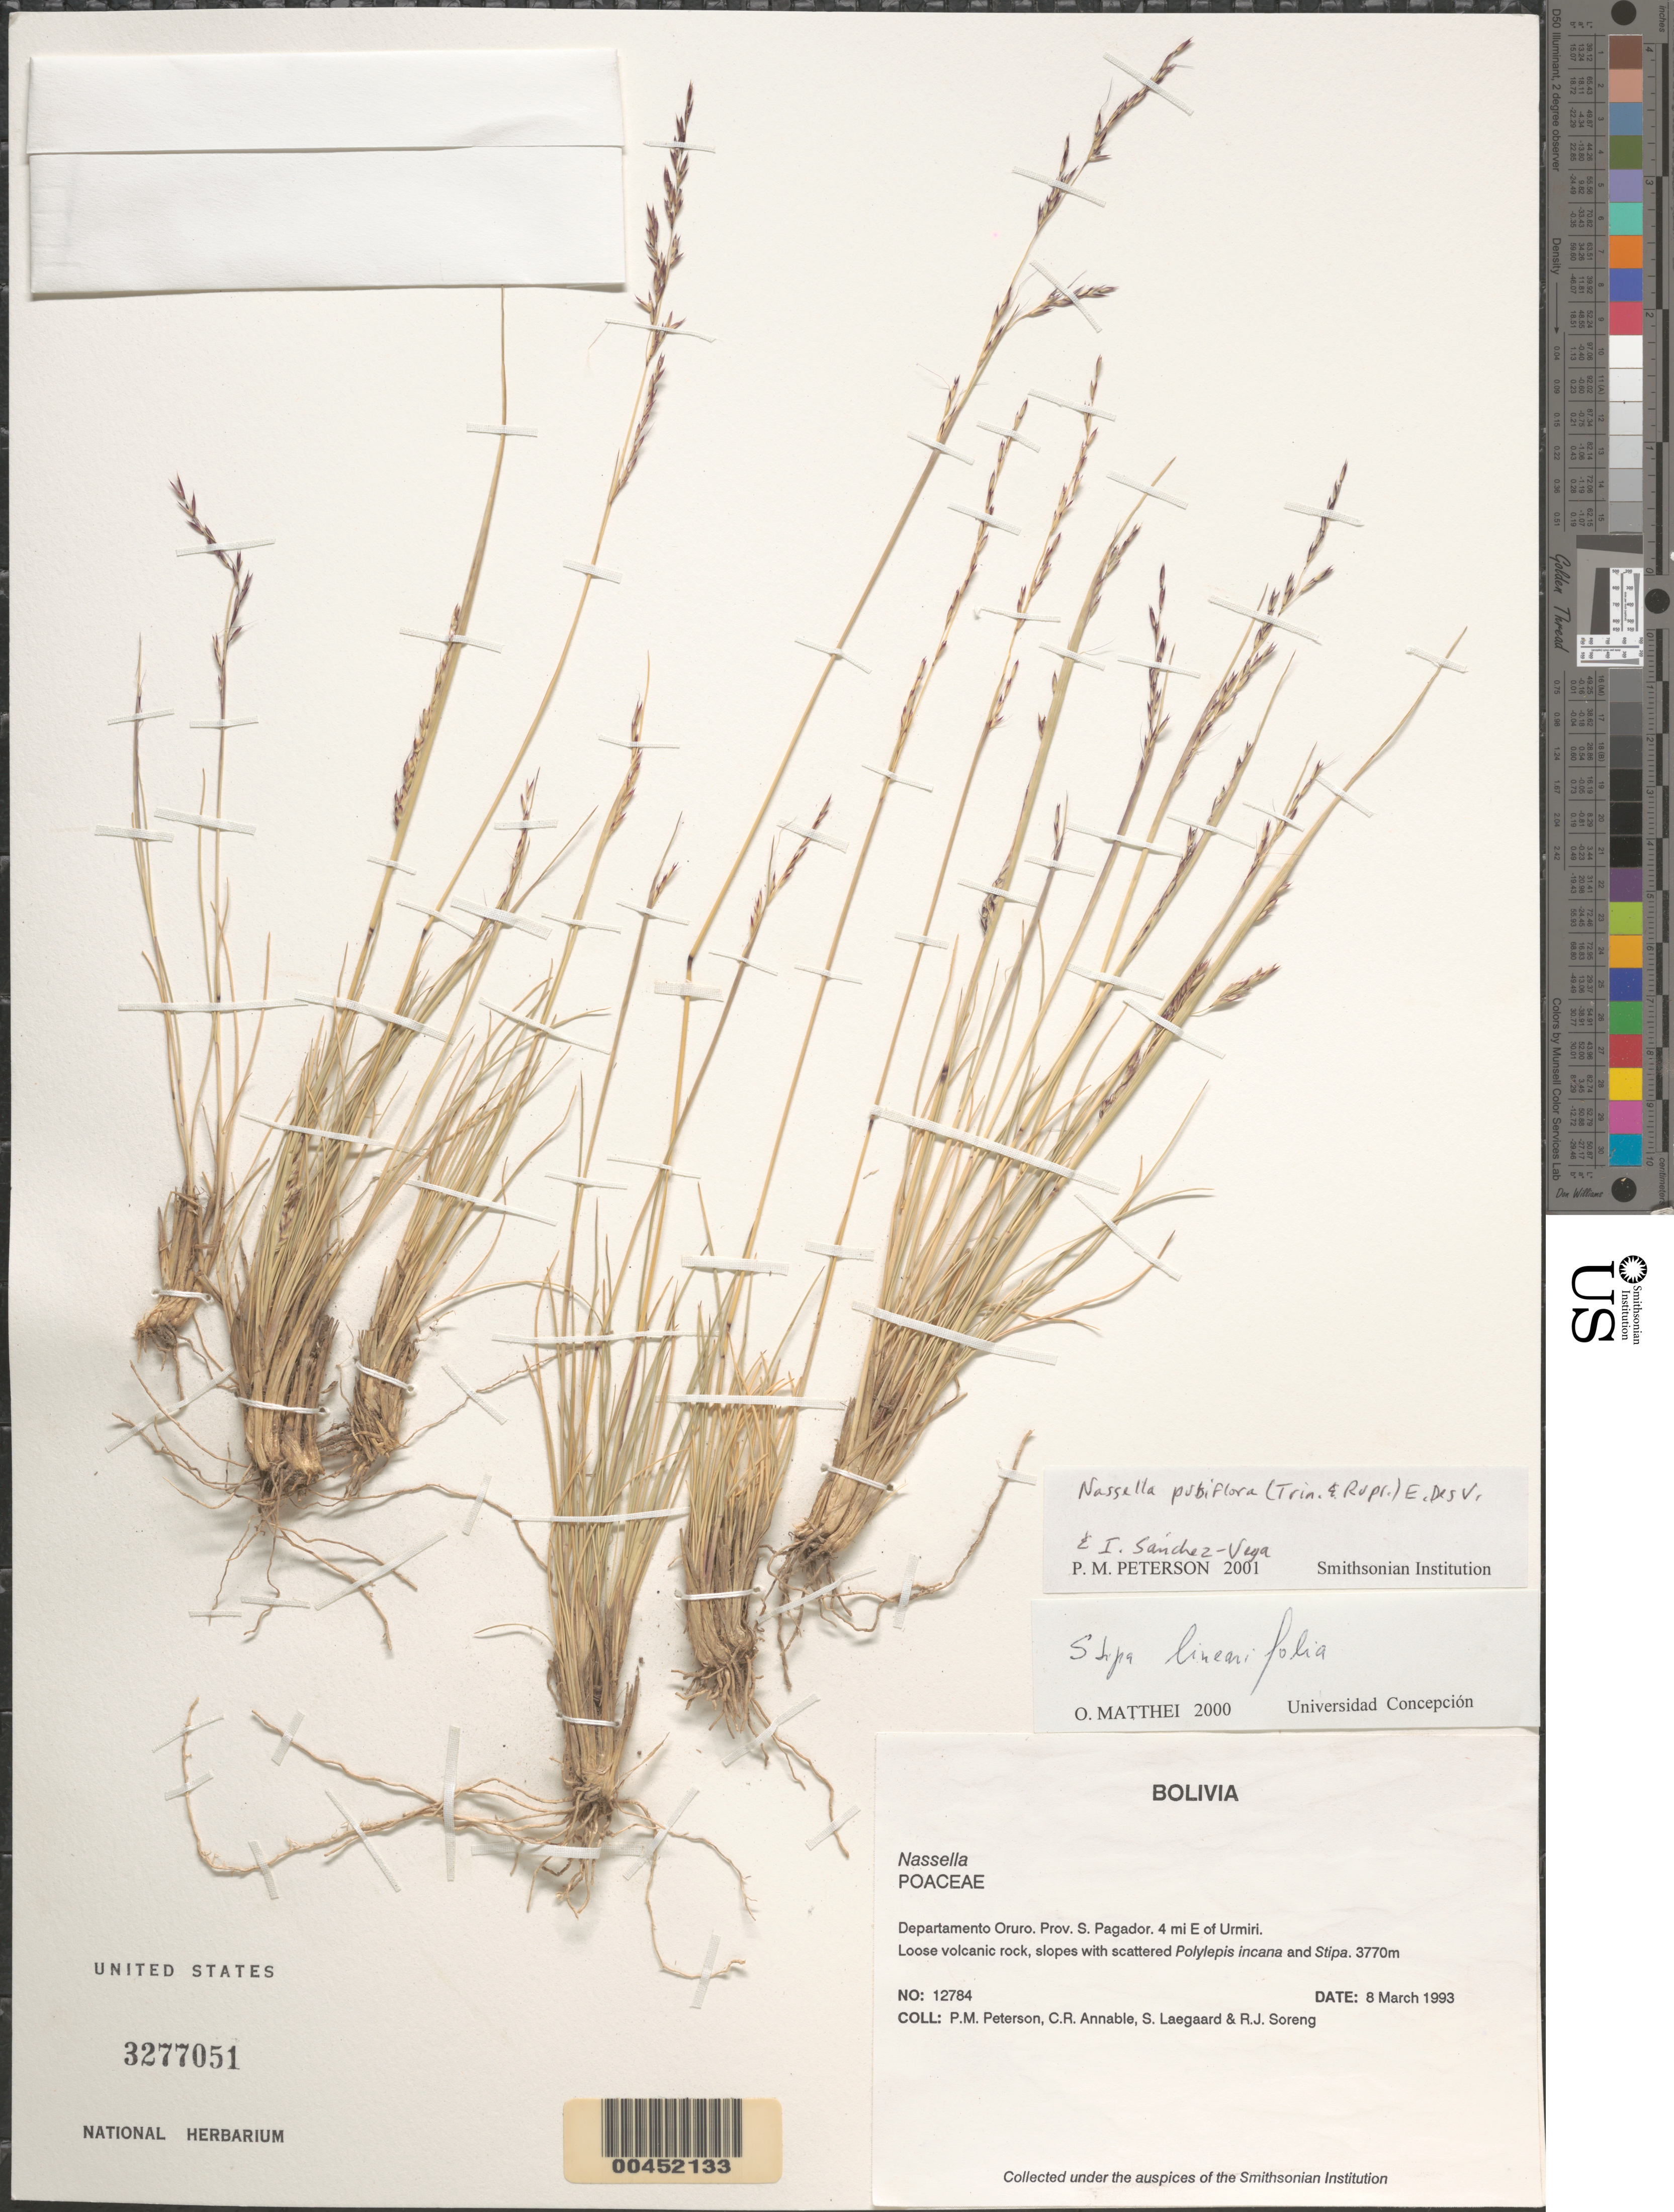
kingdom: Plantae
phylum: Tracheophyta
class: Liliopsida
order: Poales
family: Poaceae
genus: Nassella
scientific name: Nassella sp.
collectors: P. M. Peterson, C. R. Annable, S. Lægaard & R. J. Soreng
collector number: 12784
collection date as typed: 08 Mar 1993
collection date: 1993-03-08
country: Bolivia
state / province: Oruro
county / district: Sebastián Pagador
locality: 4 mi E of Urmiri.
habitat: Loose volcanic rock, slopes with scattered Polylepis incana and Stipa.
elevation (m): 3770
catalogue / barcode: US 3277051